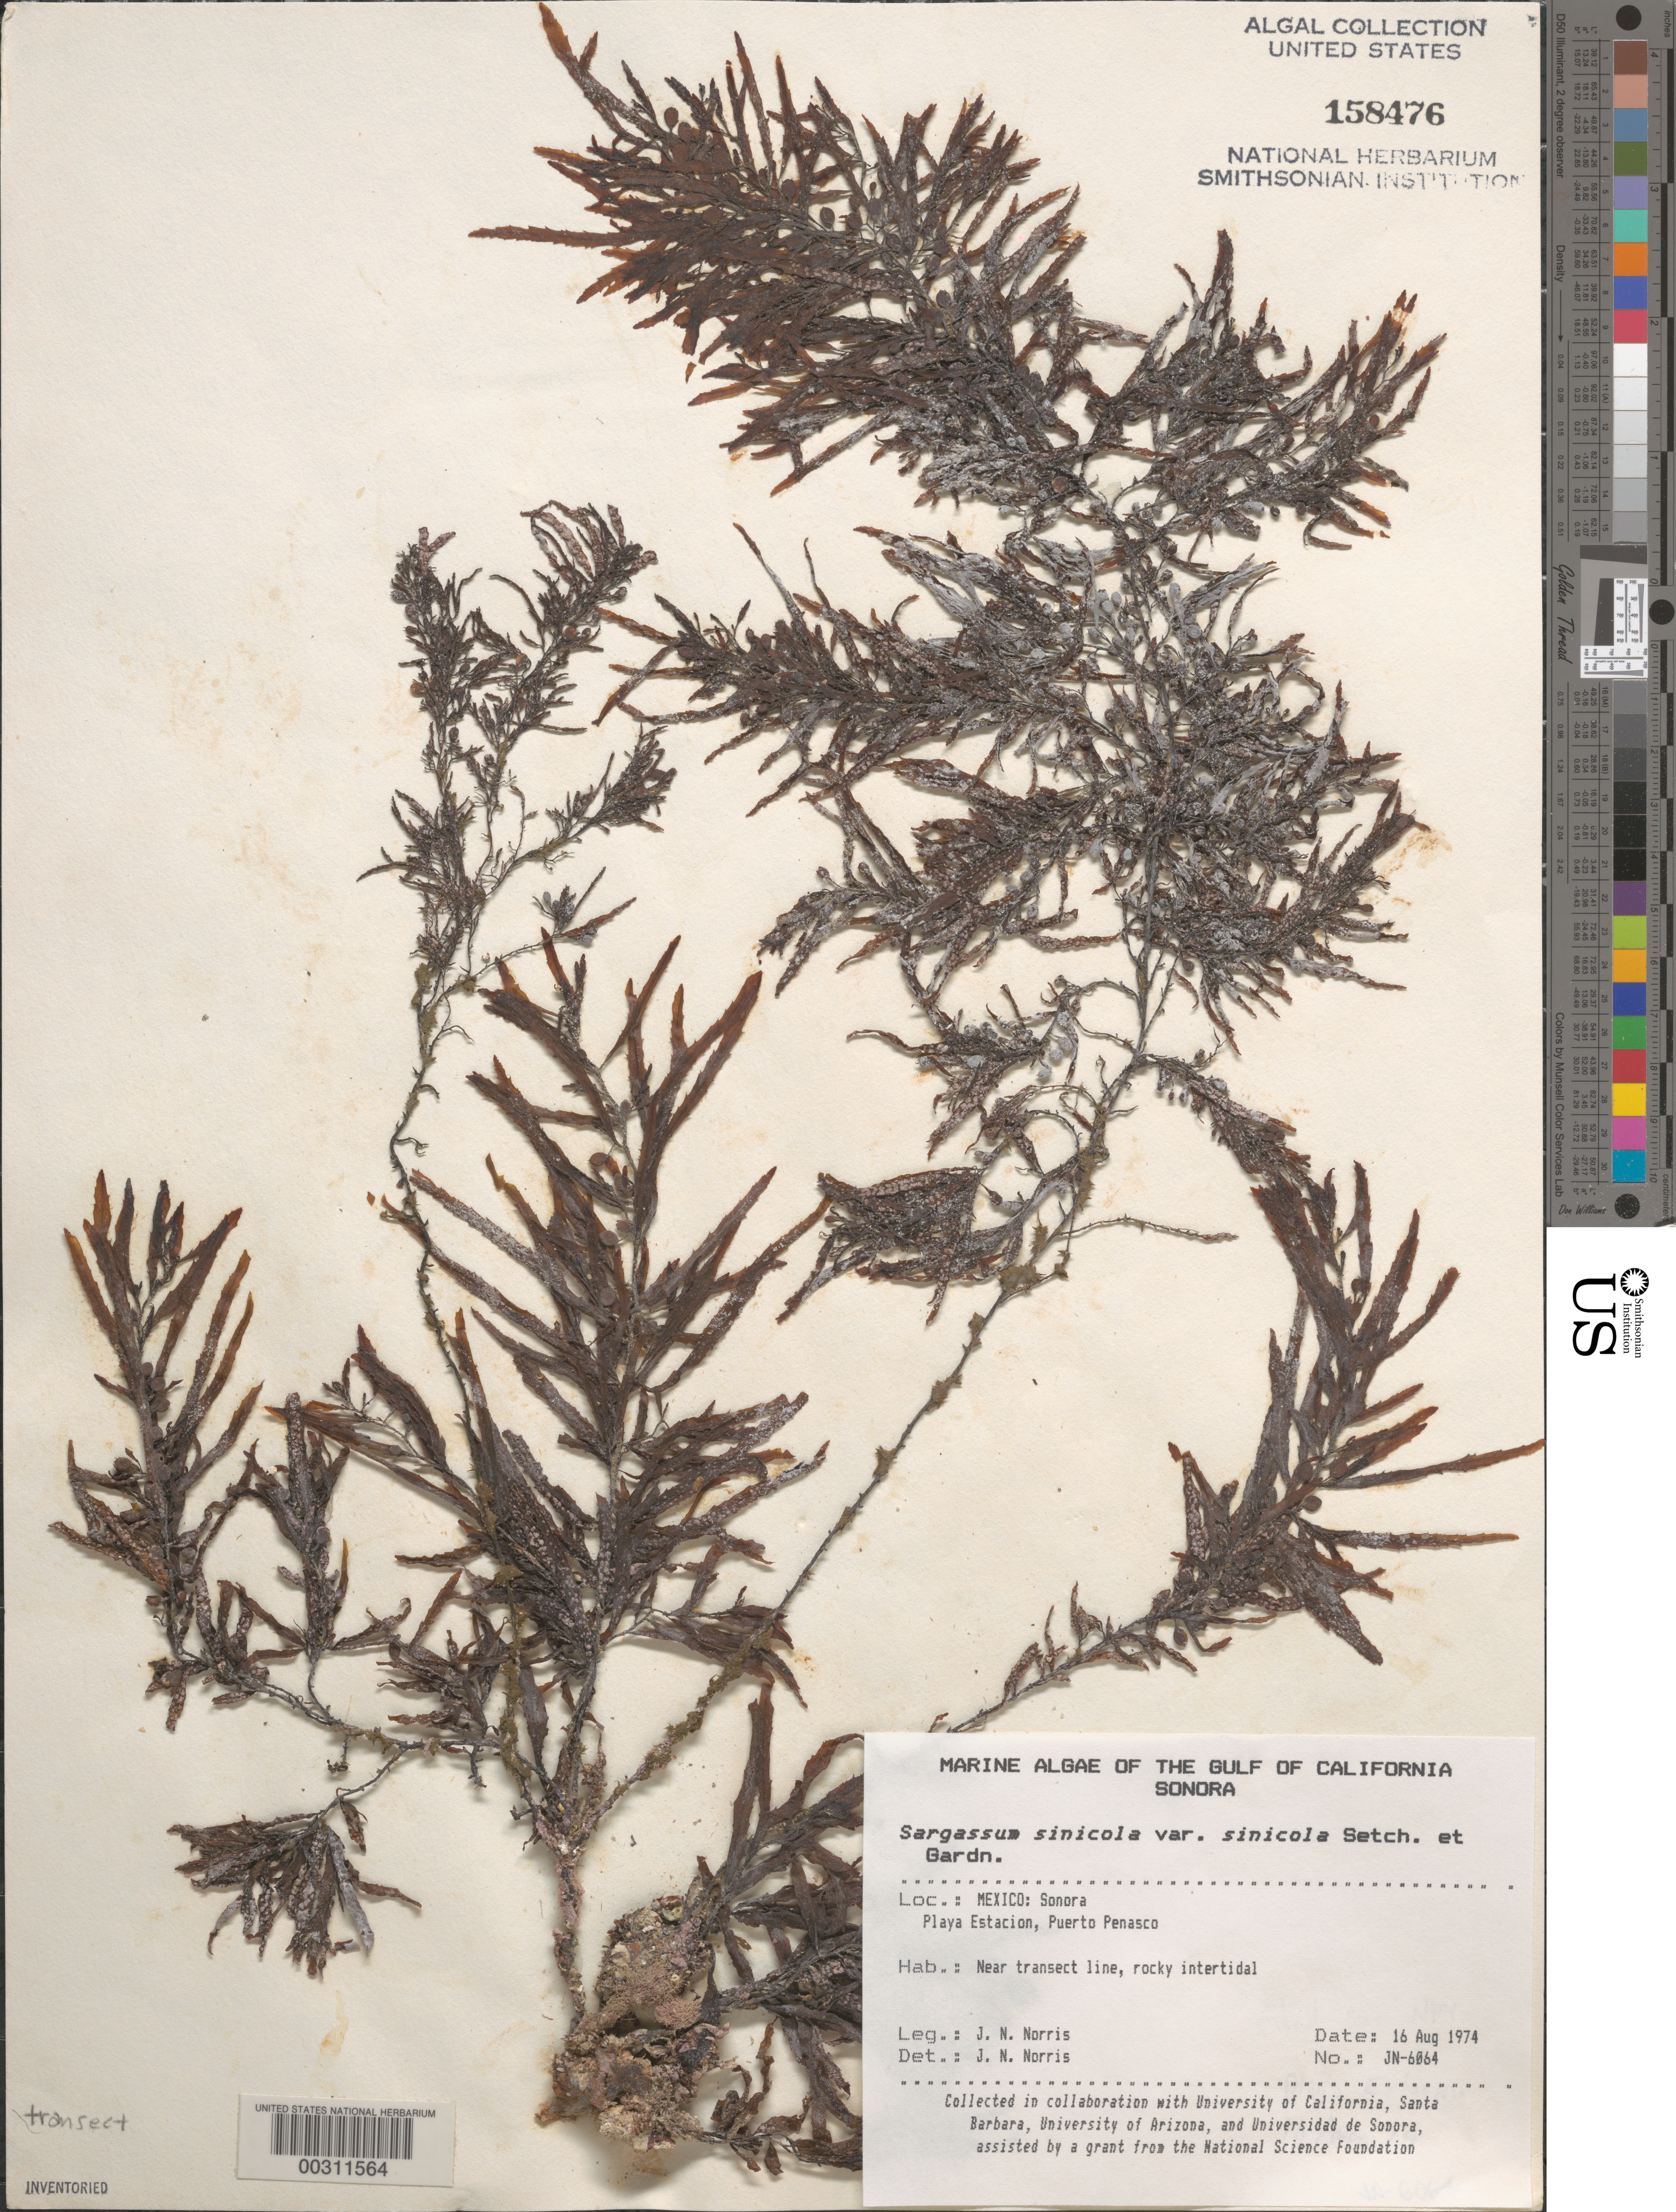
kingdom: Chromista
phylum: Ochrophyta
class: Phaeophyceae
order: Fucales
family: Sargassaceae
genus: Sargassum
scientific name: Sargassum sinicola var. sinicola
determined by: Norris, James N.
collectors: J. N. Norris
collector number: JN-6064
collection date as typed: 16 Aug 1974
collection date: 1974-08-16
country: Mexico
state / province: Sonora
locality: Playa Estacion, Puerto Penasco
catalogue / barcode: US 158476